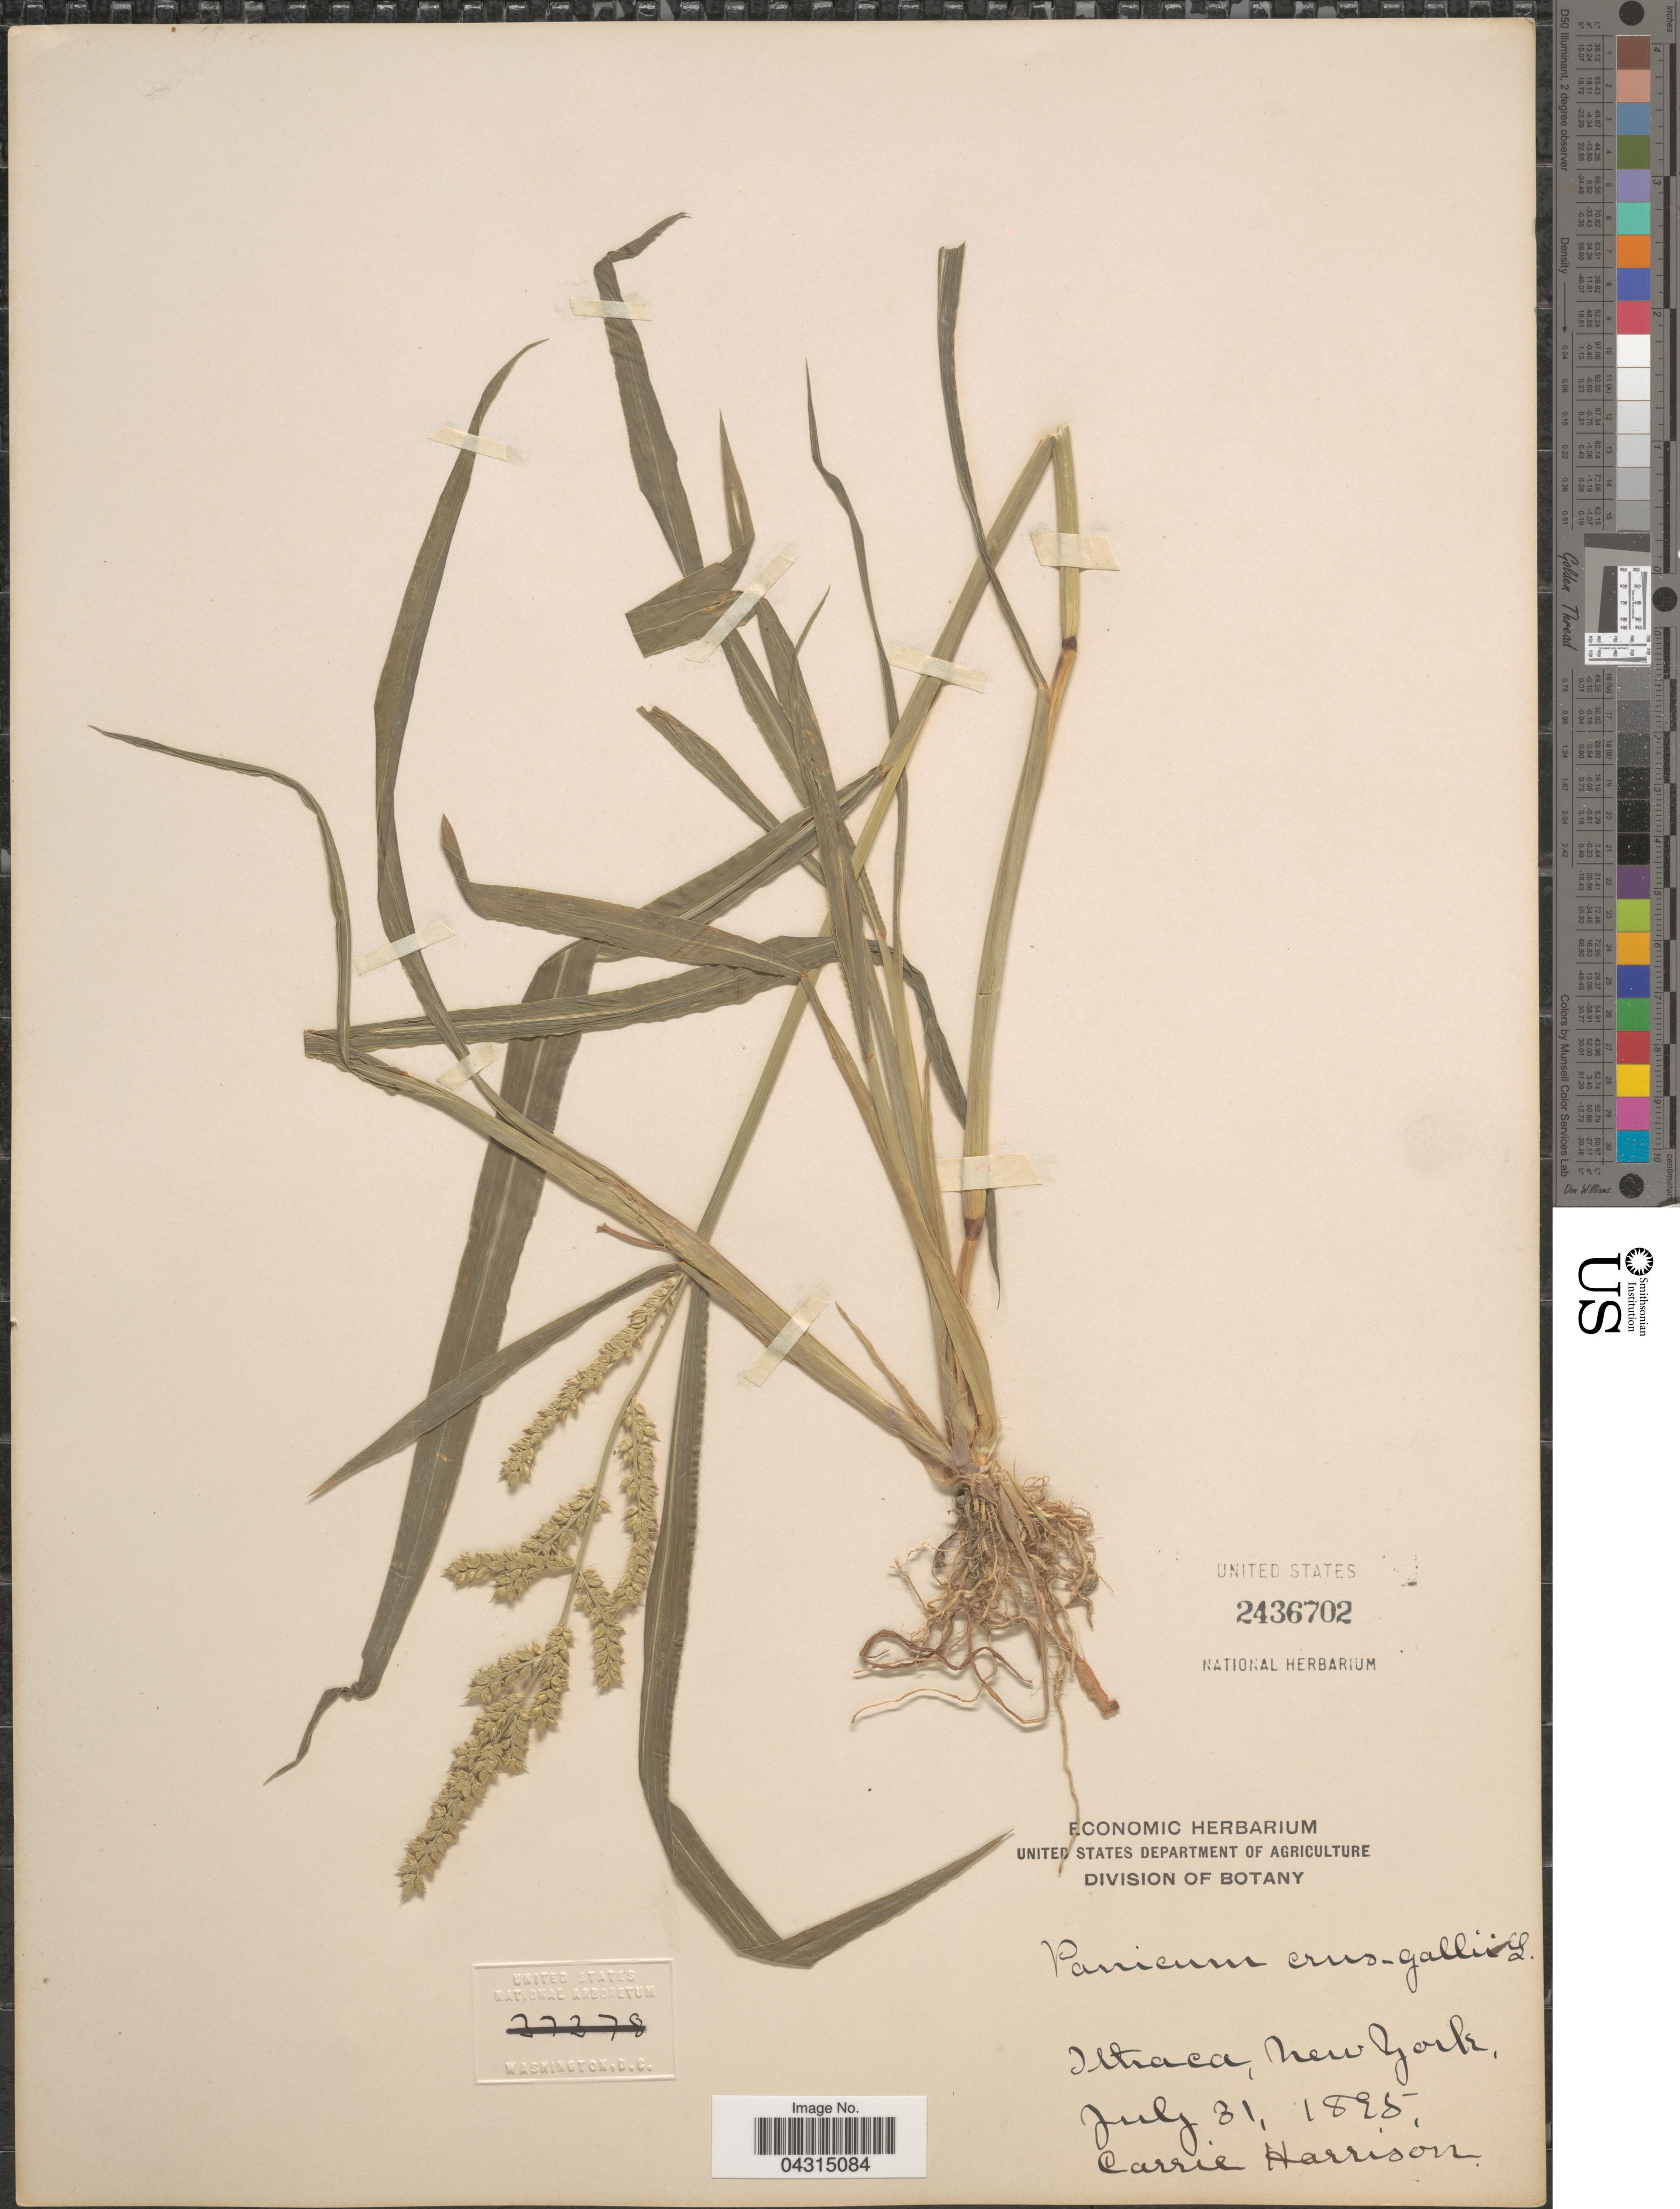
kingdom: Plantae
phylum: Tracheophyta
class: Liliopsida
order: Poales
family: Poaceae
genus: Echinochloa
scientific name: Echinochloa colona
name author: (L.) Link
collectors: C. Harrison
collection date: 1895-07-31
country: United States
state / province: New York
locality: Ithaca.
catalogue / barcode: US 2436702